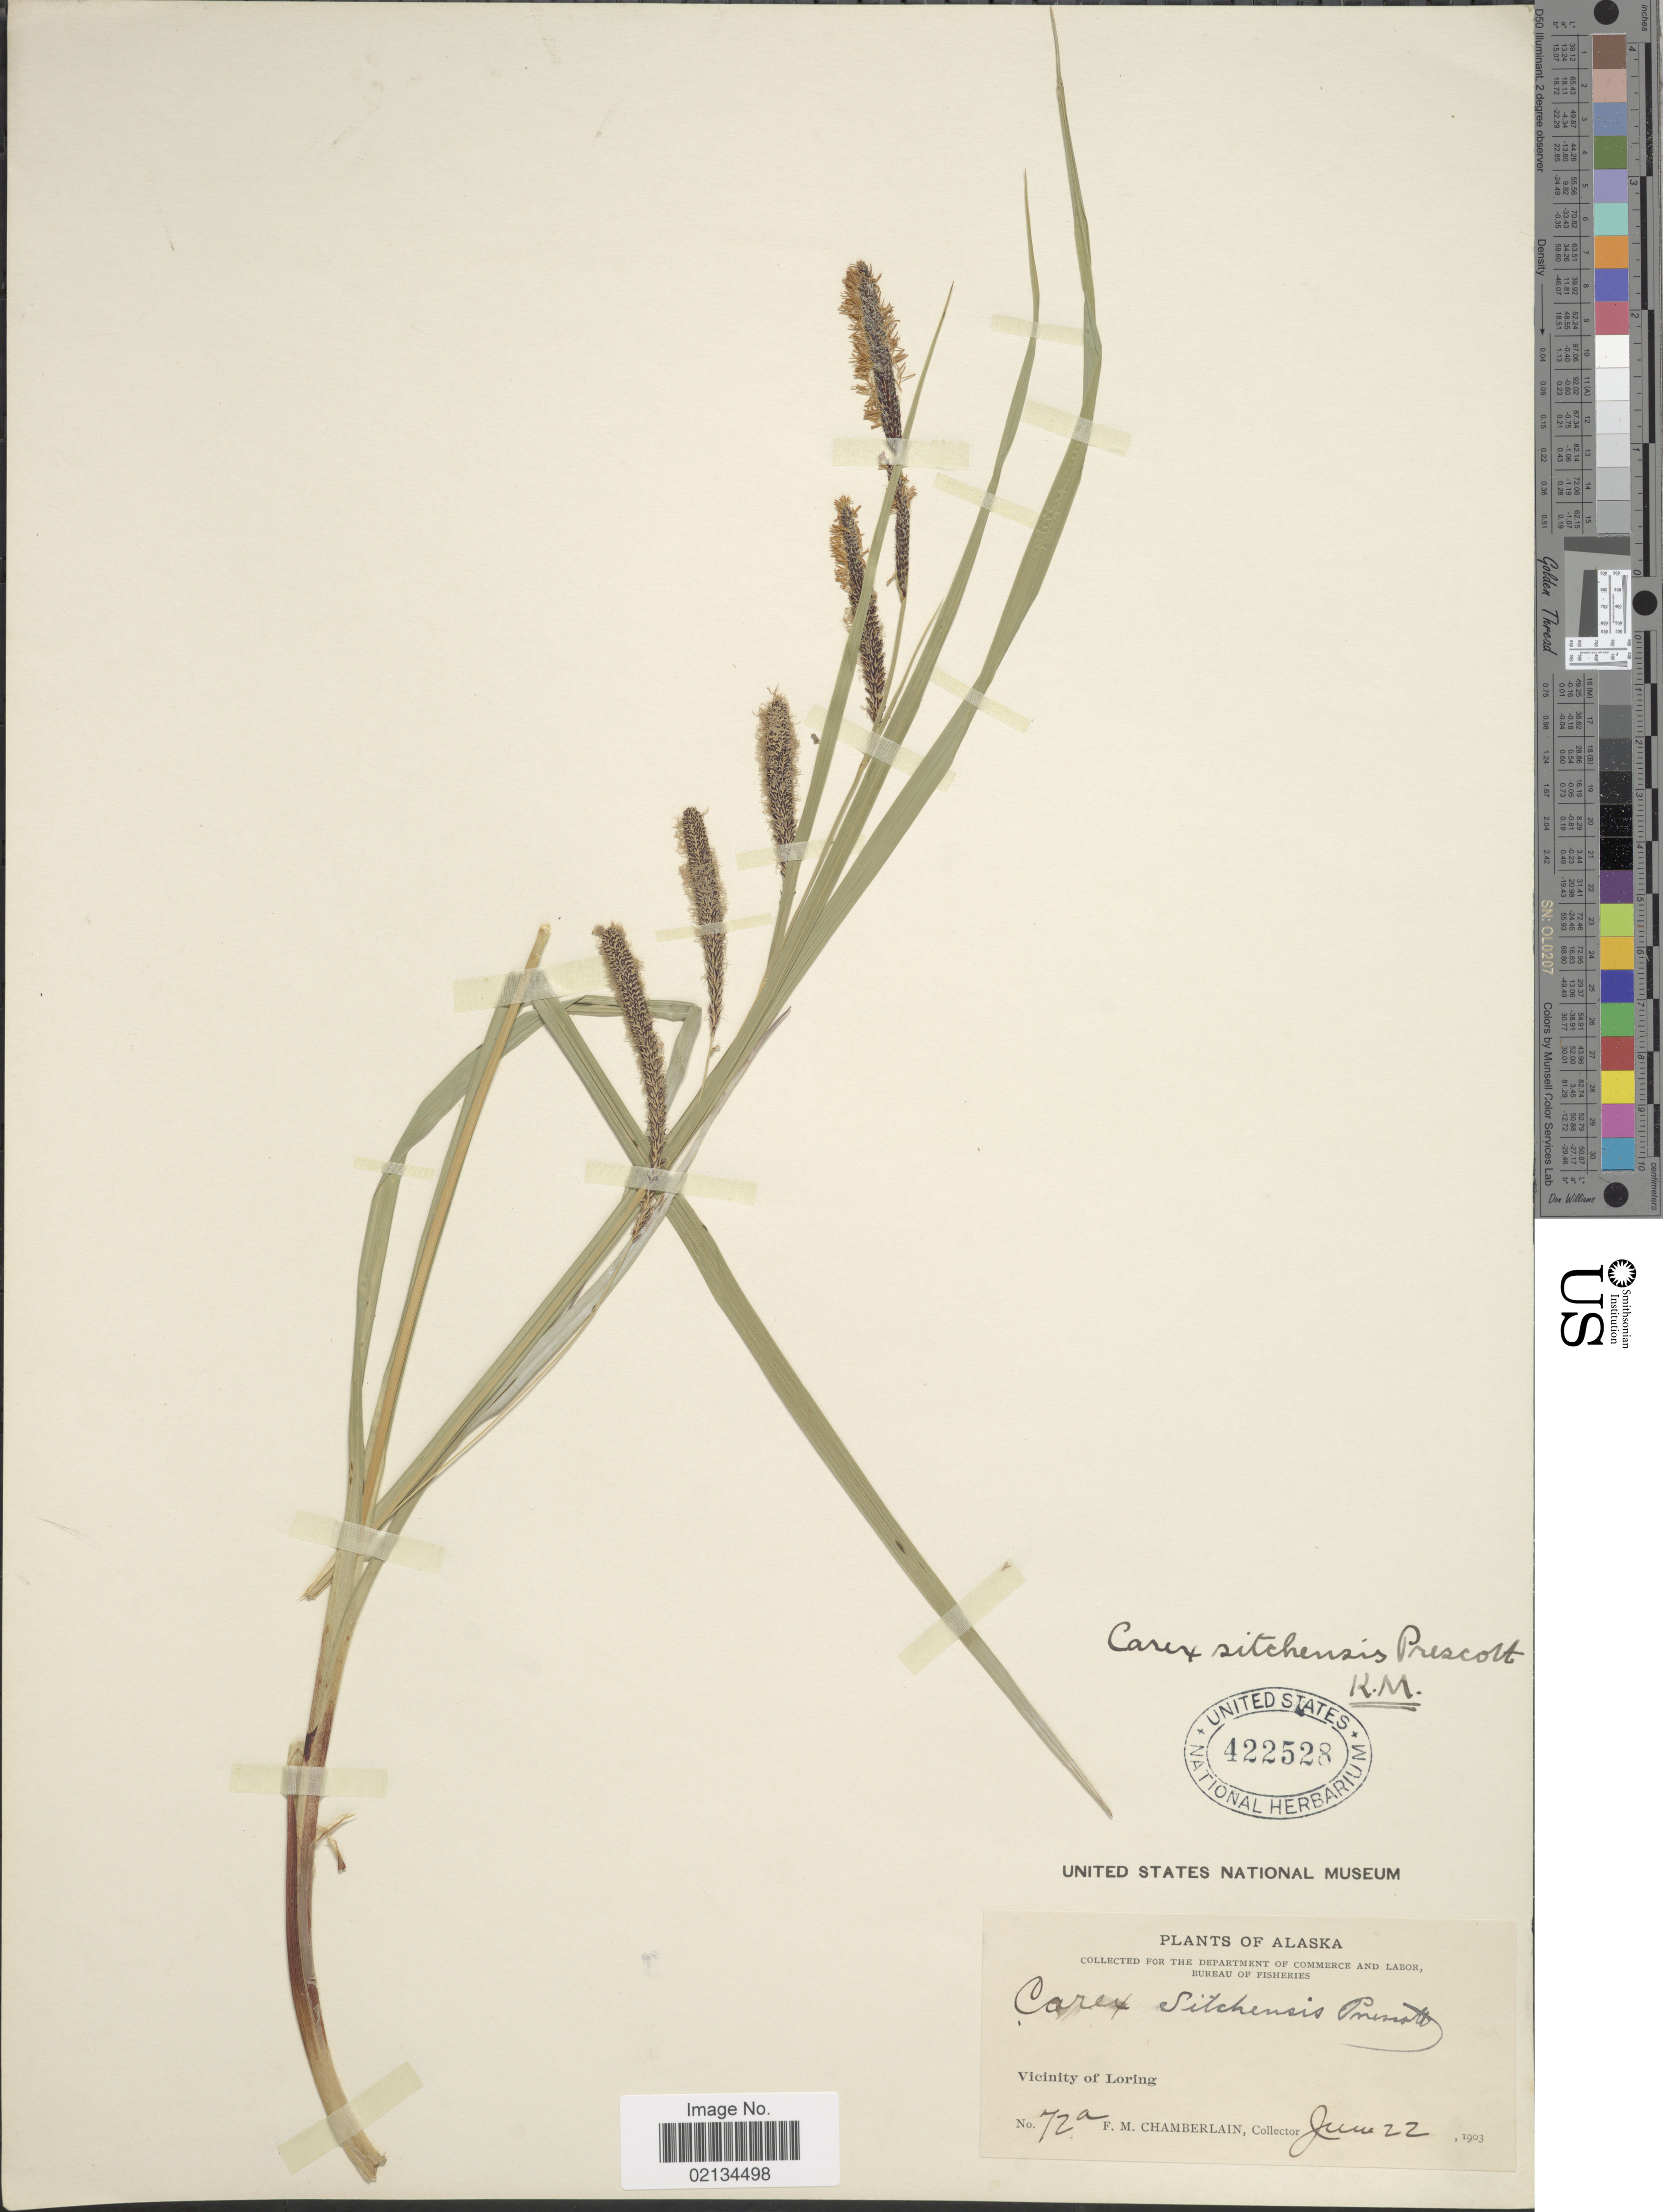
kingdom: Plantae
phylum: Tracheophyta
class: Liliopsida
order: Poales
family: Cyperaceae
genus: Carex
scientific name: Carex aquatilis var. dives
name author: (Holm) Kük.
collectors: F. Chamberlain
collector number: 72a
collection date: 1903-06-22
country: United States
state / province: Alaska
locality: Vicinity of Loring.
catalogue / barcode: US 422528